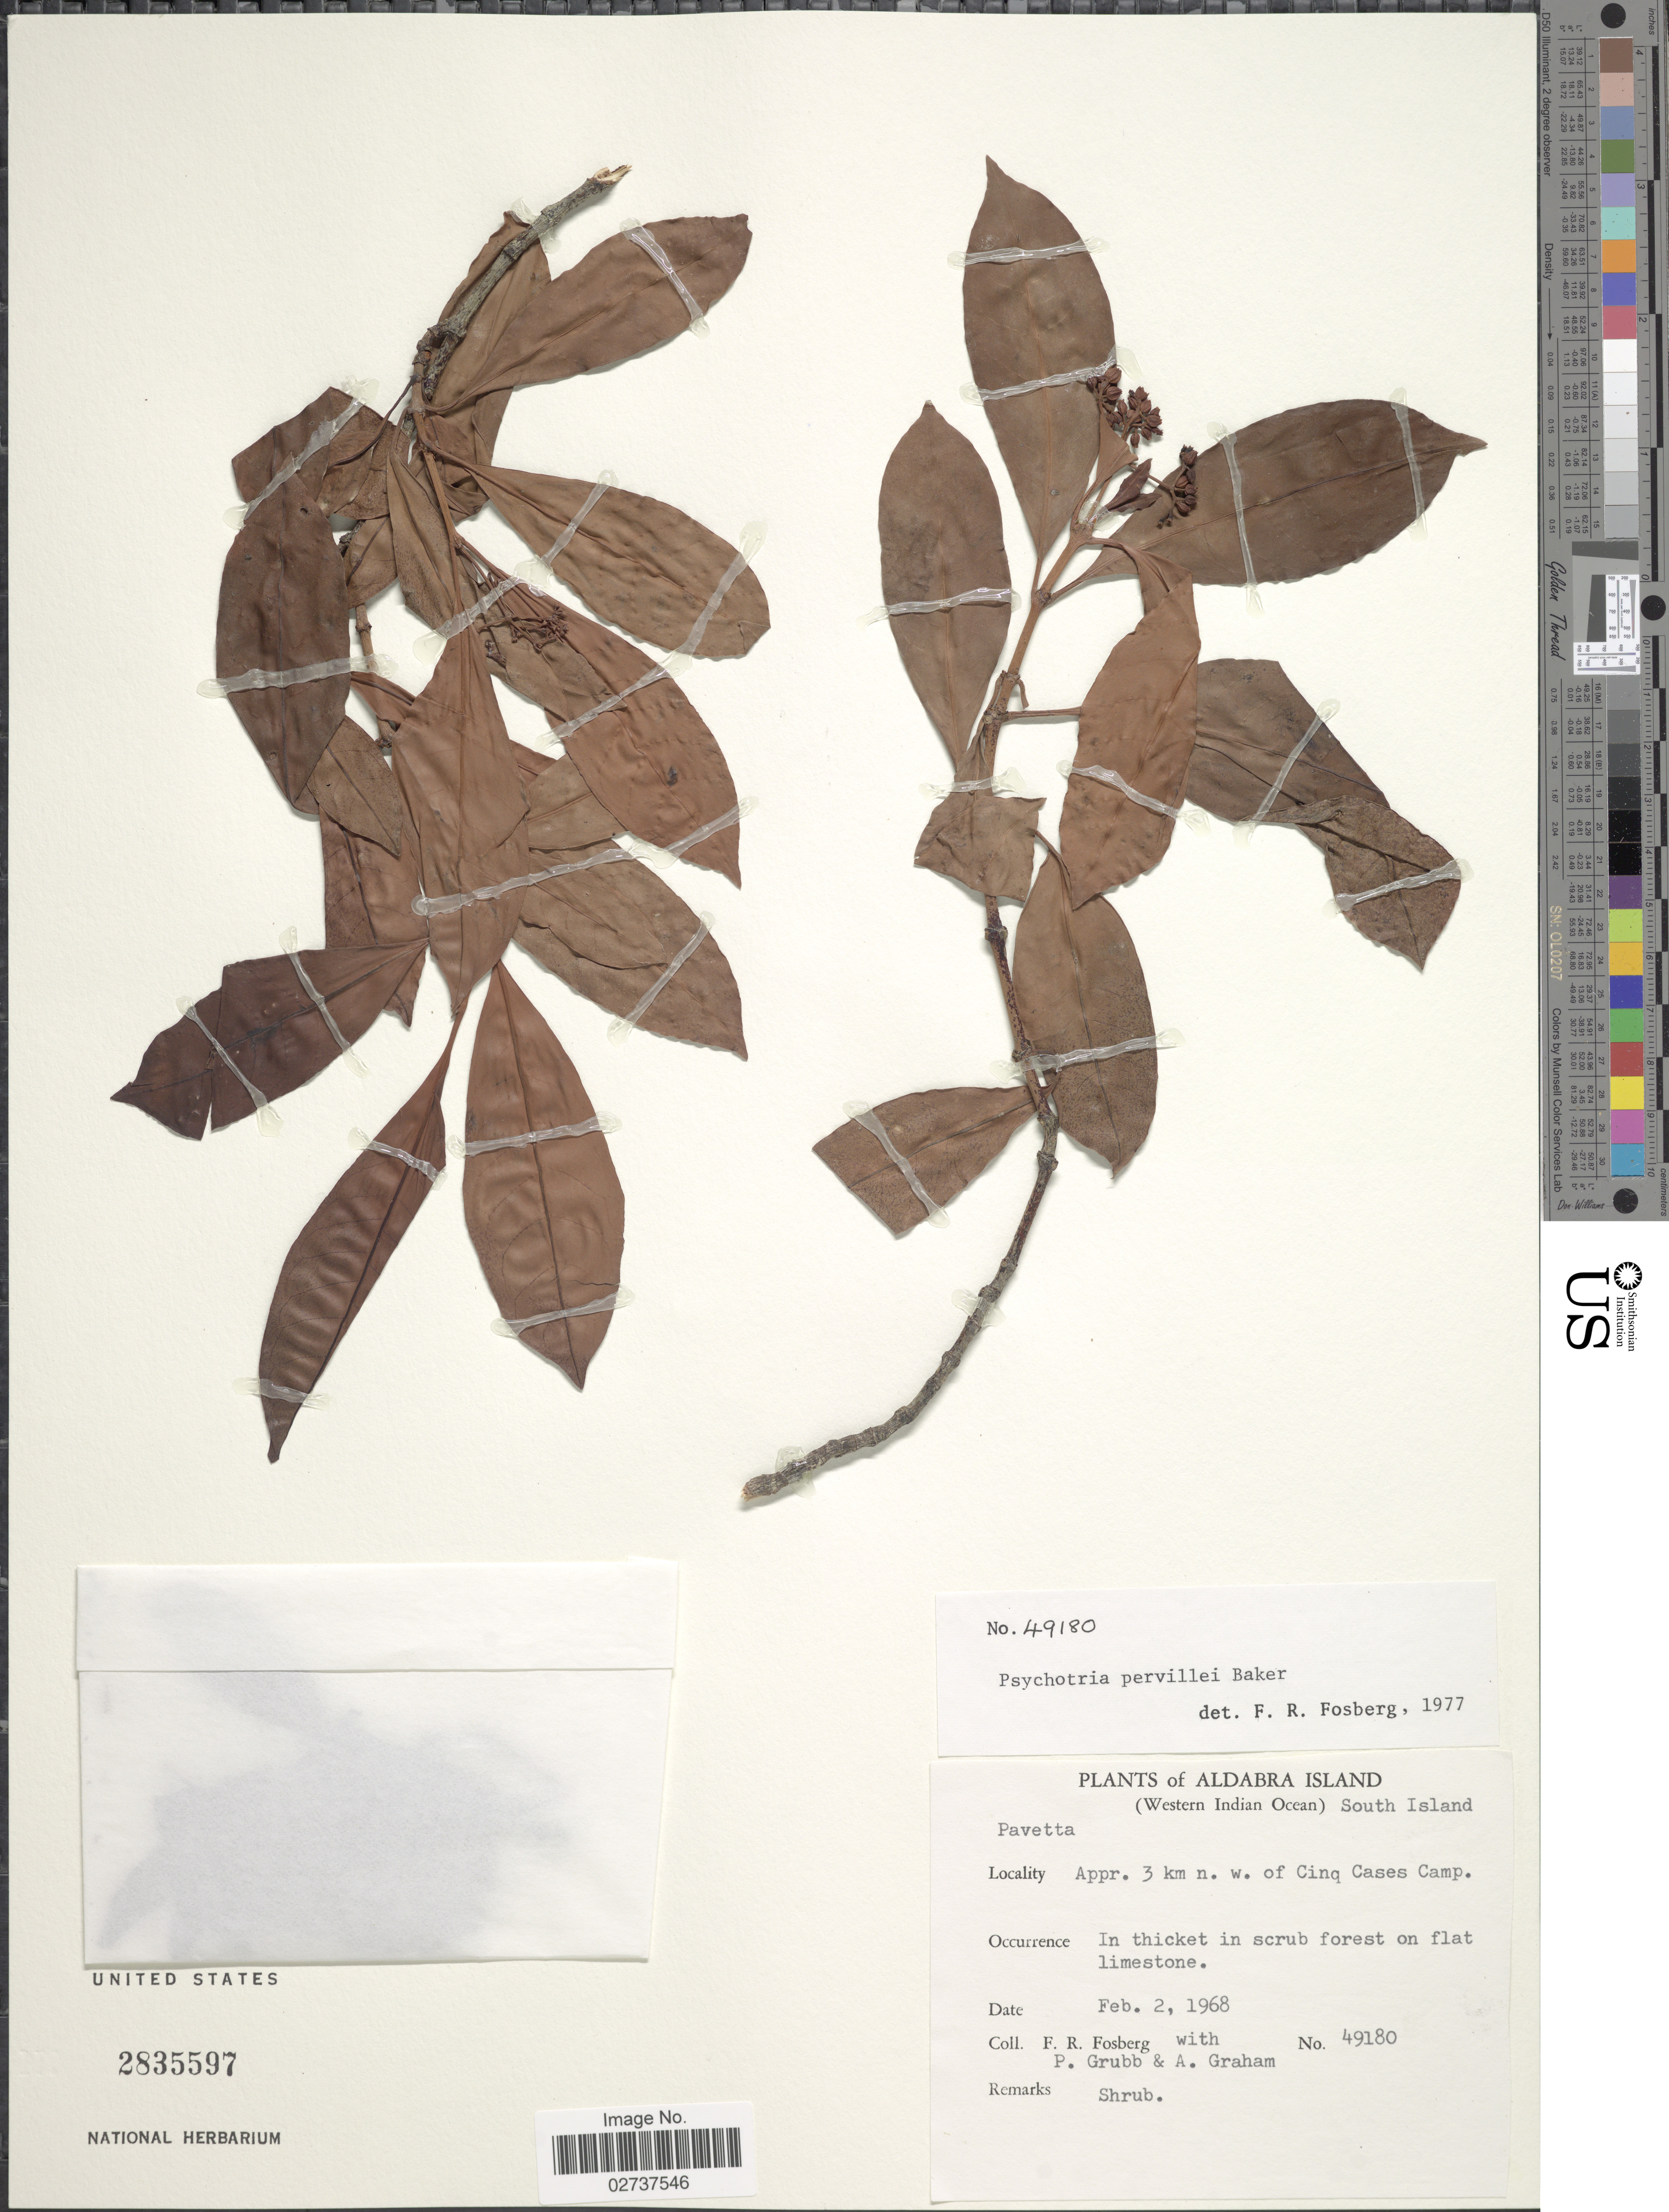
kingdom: Plantae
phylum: Tracheophyta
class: Magnoliopsida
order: Gentianales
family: Rubiaceae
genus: Psychotria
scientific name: Psychotria pervillei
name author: Baker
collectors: F. R. Fosberg, P. J. Grubb & A. Graham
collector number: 49180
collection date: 1968-02-02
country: Seychelles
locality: Aldabra Island (Western Indian Ocean) South Island, Appr. 3 km. n.w. of Cinq Cases Camp.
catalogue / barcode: US 2835597